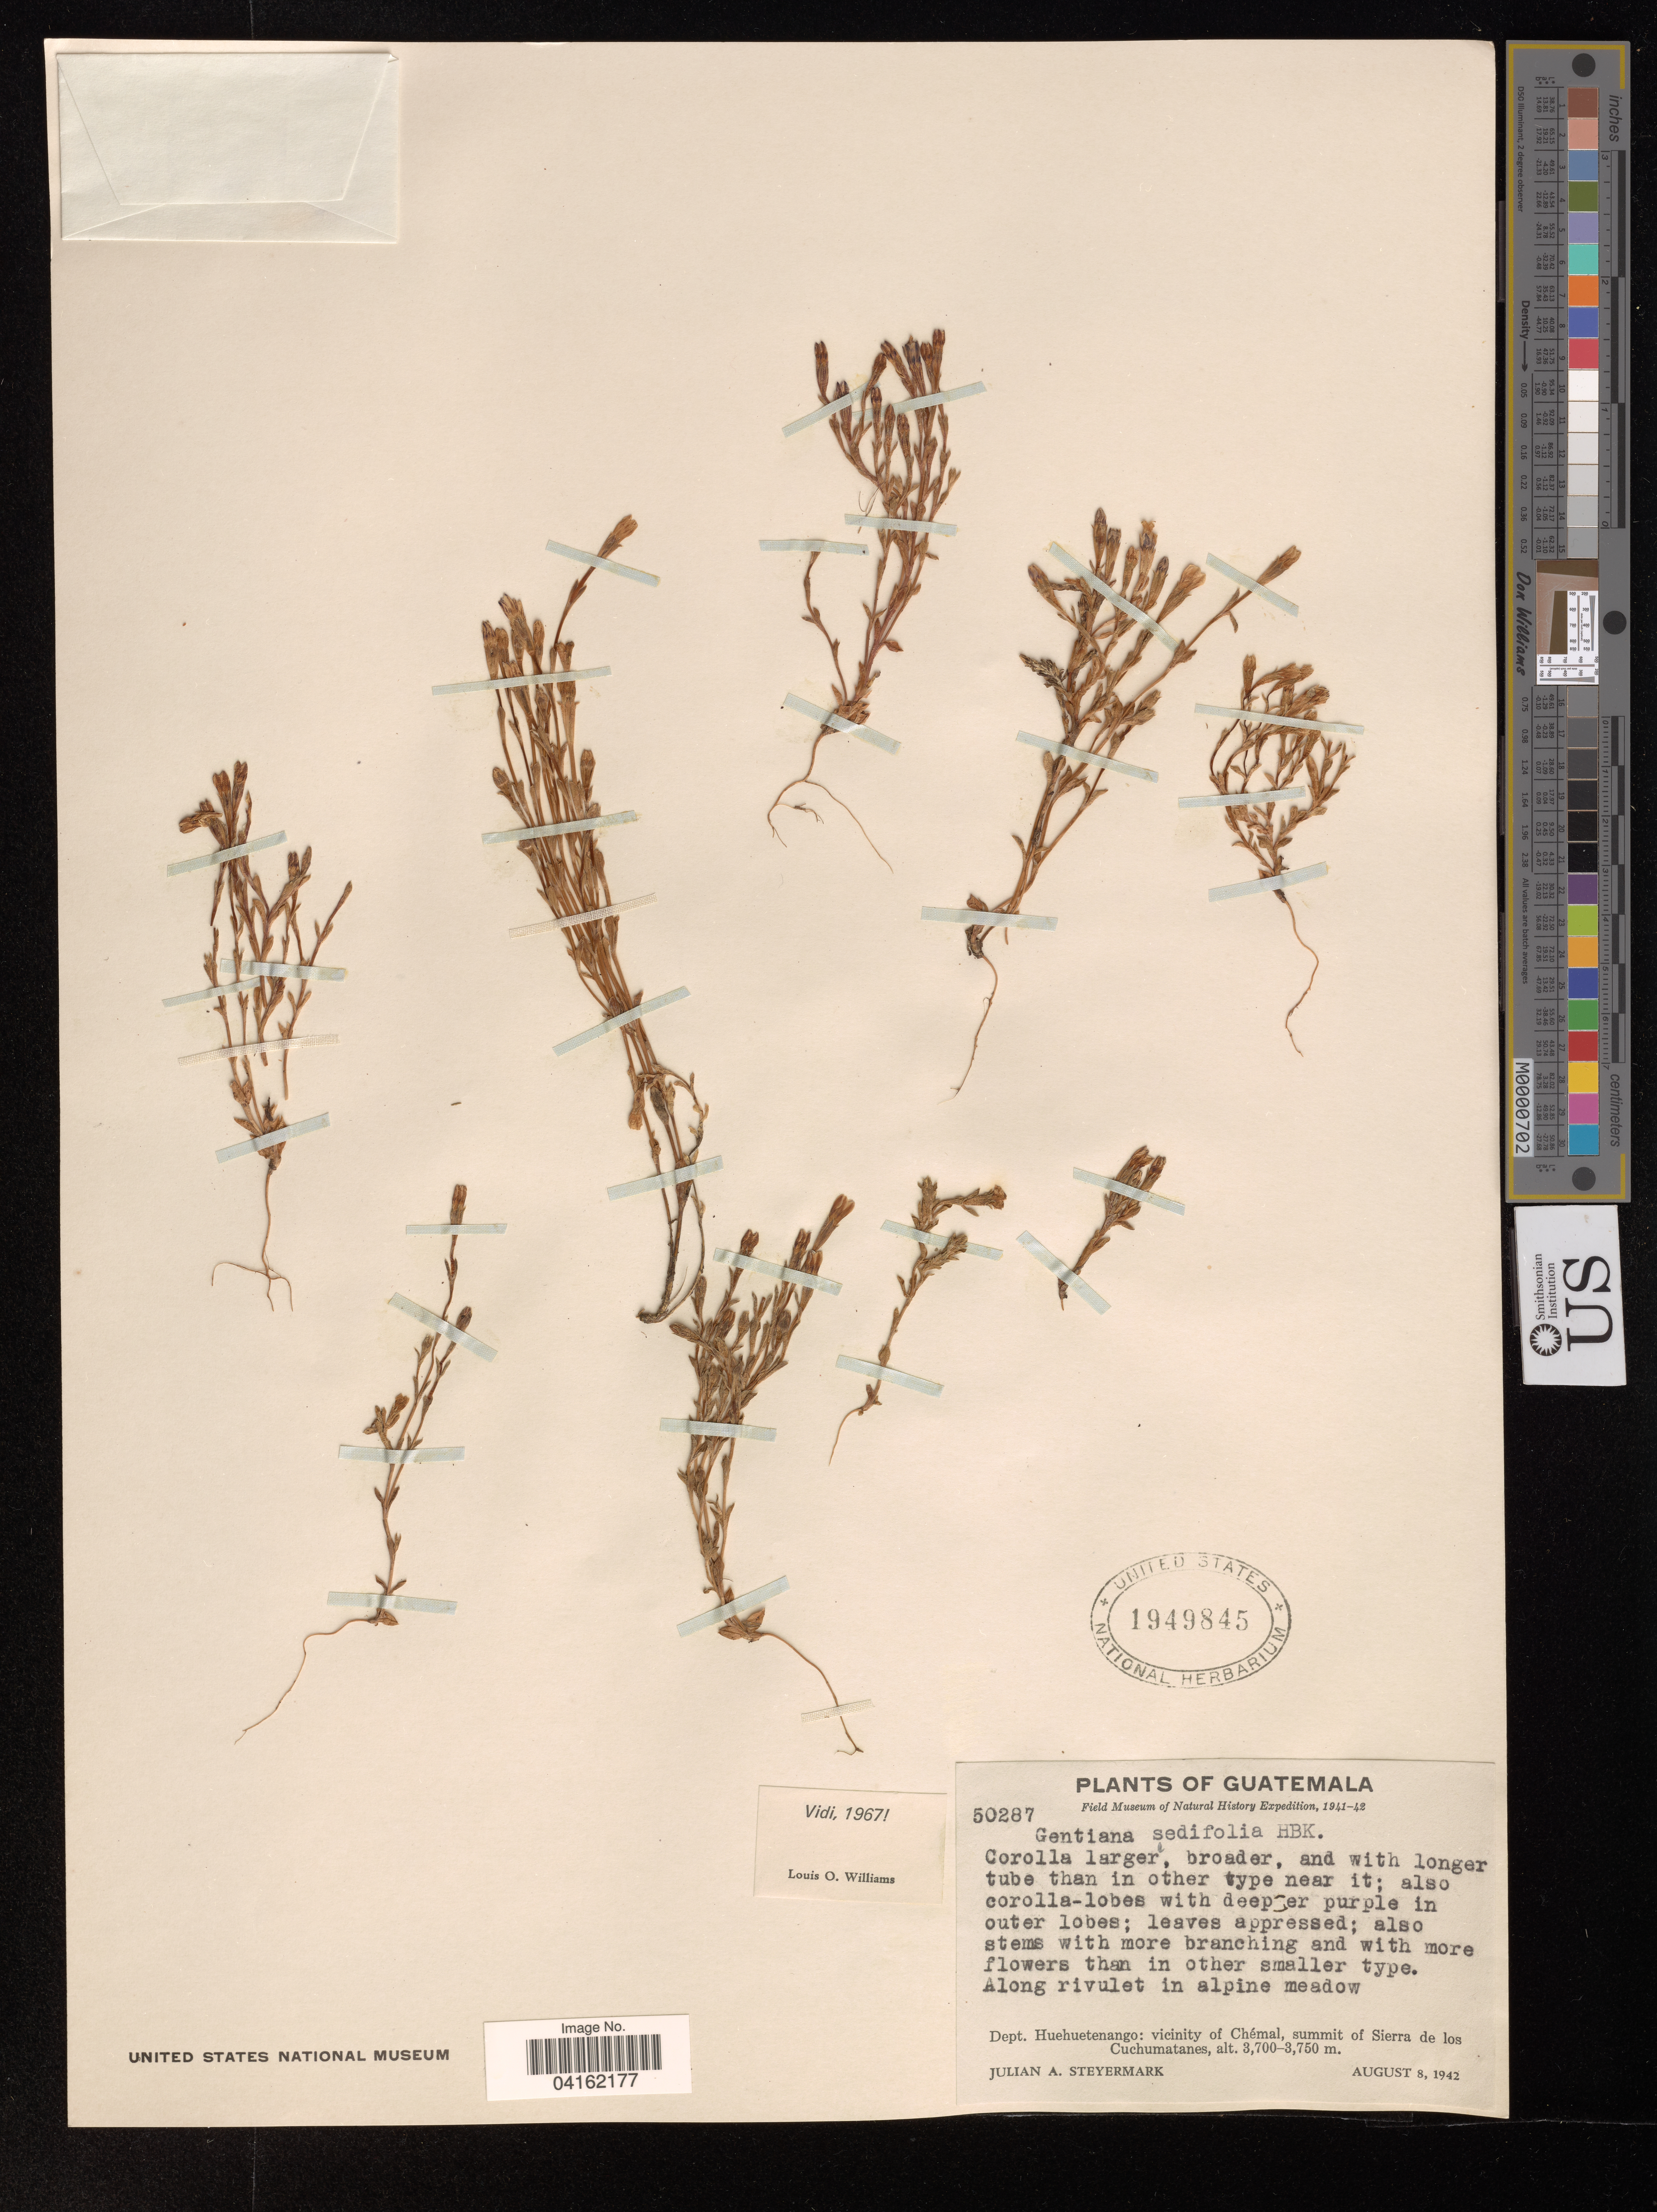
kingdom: Plantae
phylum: Tracheophyta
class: Magnoliopsida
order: Gentianales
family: Gentianaceae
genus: Gentiana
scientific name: Gentiana sedifolia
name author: Kunth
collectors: J. Steyermark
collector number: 50287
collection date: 1942-08-08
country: Guatemala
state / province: Huehuetenango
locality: Vicinity of Chémal, summit of Sierra de los Cuchumatanes.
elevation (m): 3700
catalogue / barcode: US 1949845